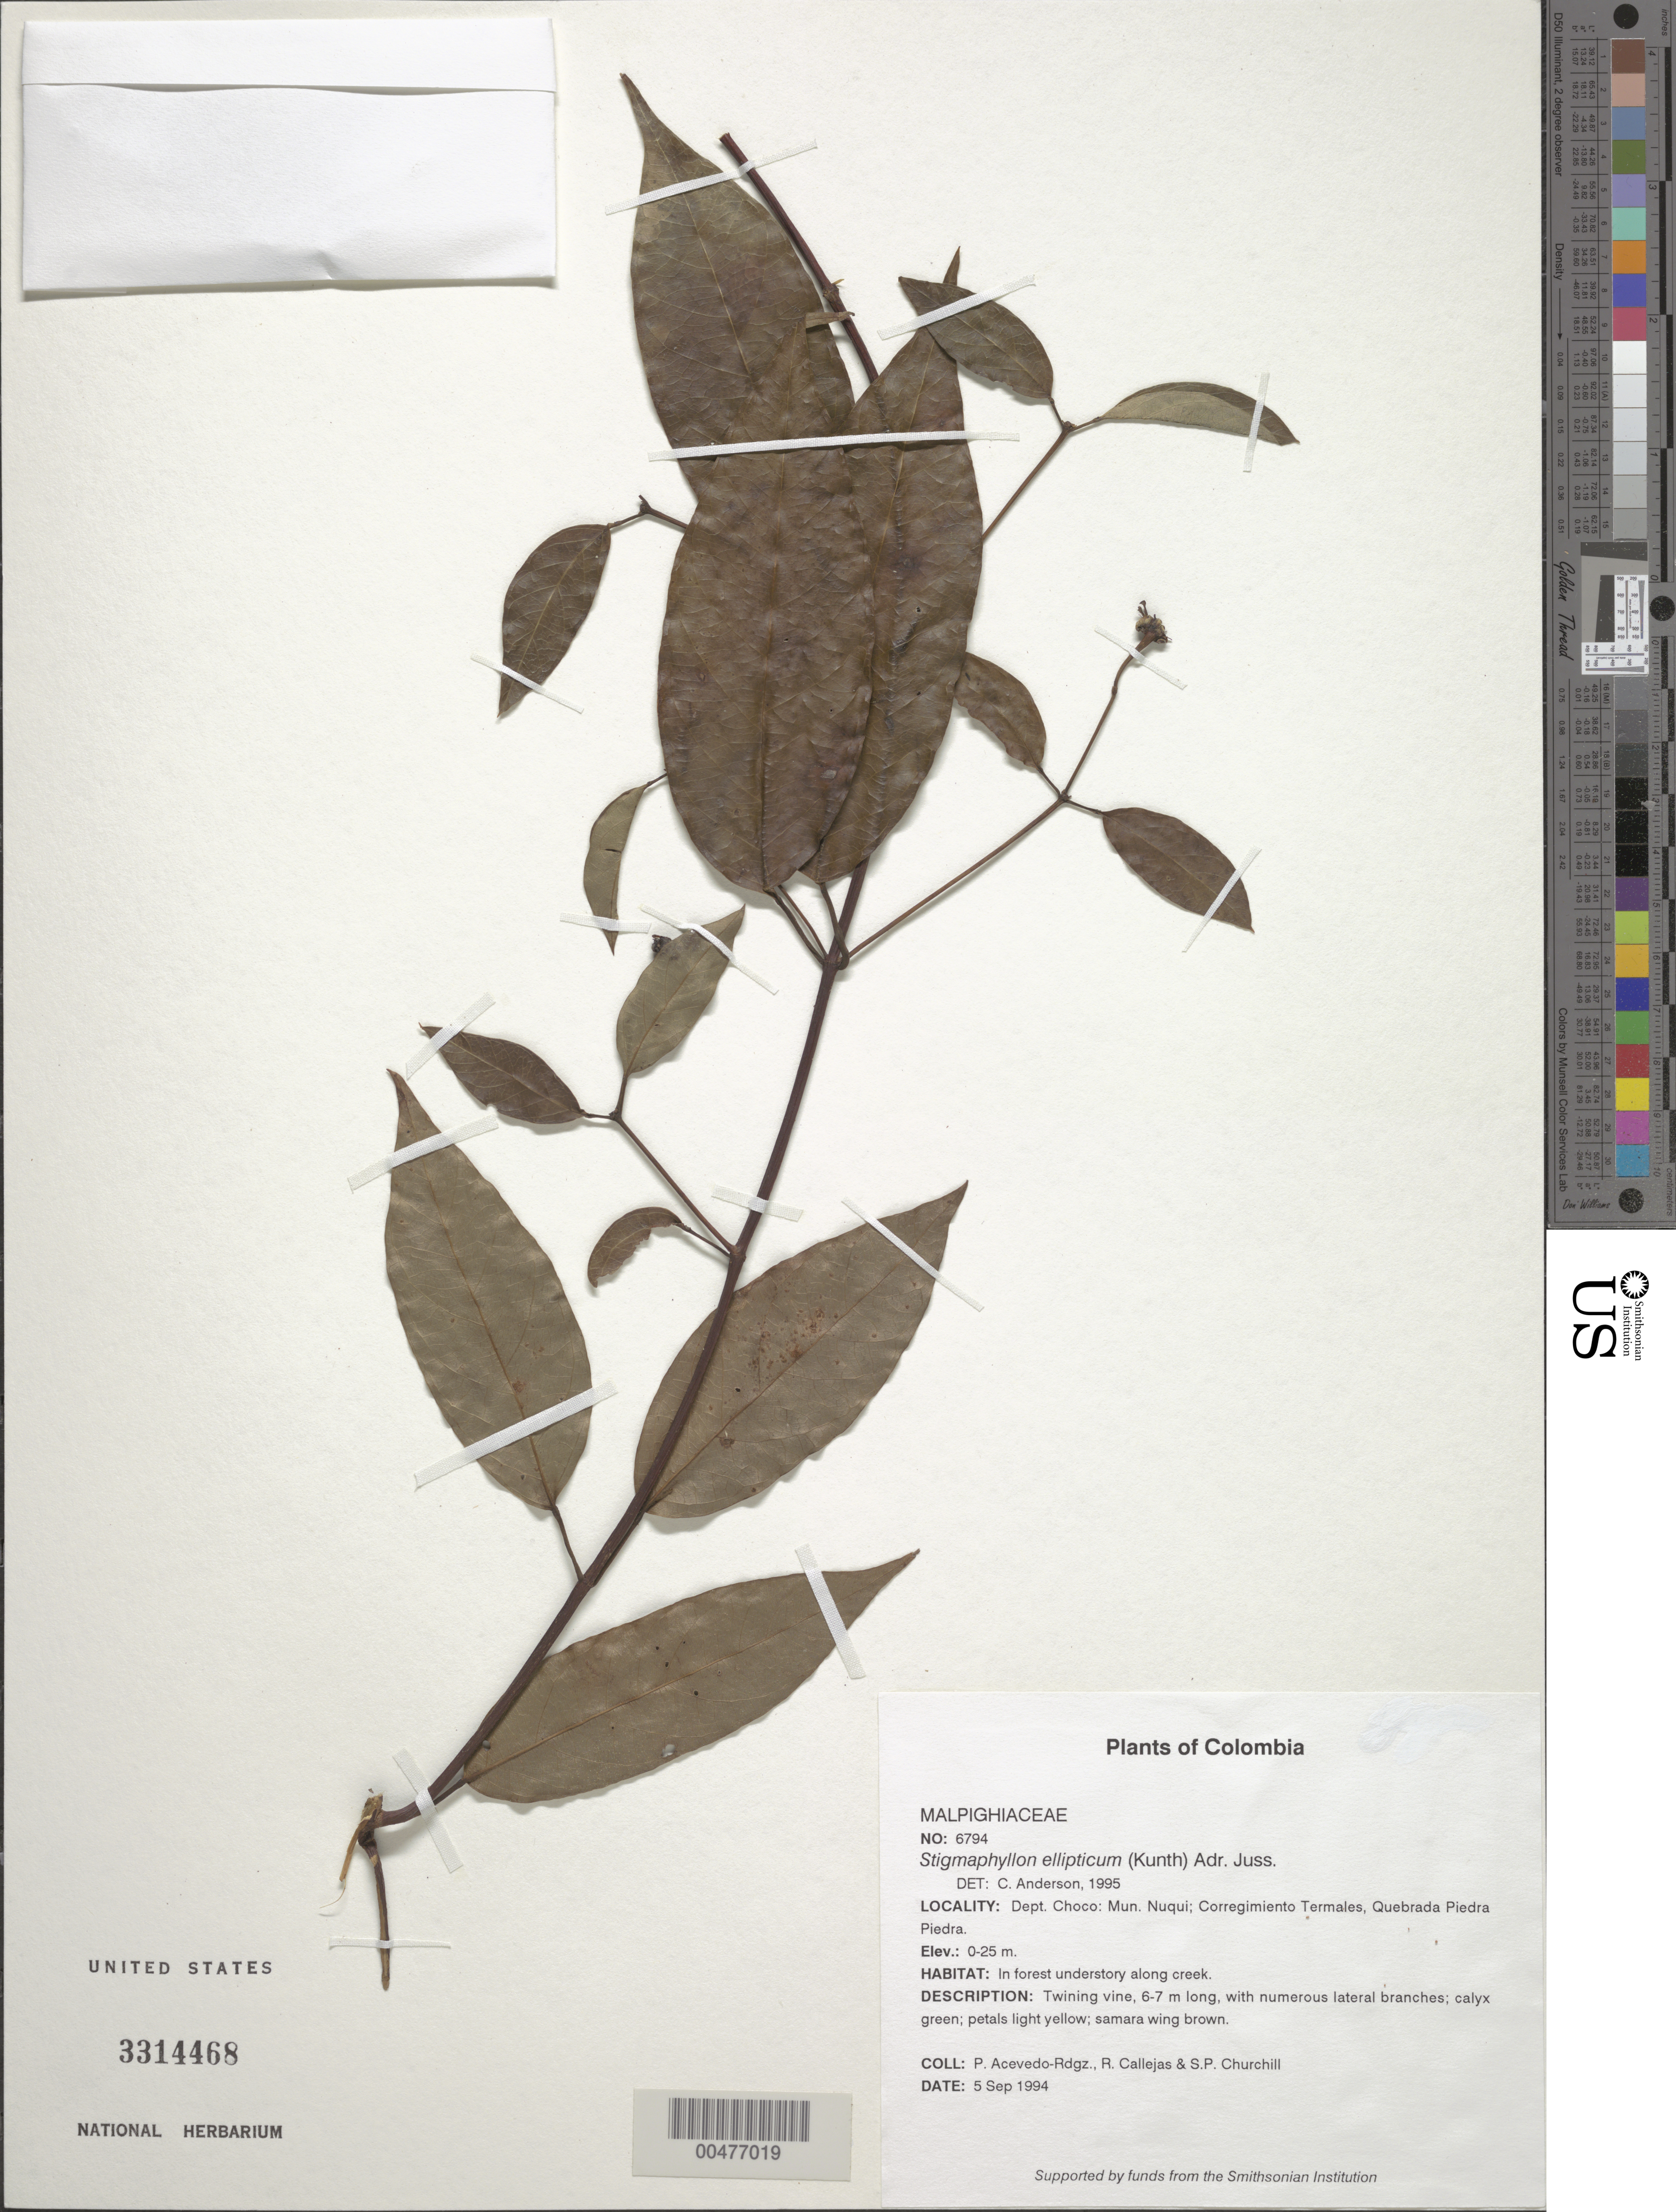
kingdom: Plantae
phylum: Tracheophyta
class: Magnoliopsida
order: Malpighiales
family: Malpighiaceae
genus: Stigmaphyllon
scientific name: Stigmaphyllon ellipticum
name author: (Kunth) A. Juss.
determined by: Anderson, C.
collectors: P. Acevedo-Rodr., R. Callejas & S. Churchill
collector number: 6794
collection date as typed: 05 Sep 1994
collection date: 1994-09-05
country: Colombia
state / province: Chocó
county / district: Nuqui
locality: Depart. Choco; Mun. Nuqui; Corregimiento Termales. Quebrada Piedra Piedra.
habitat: In forest understory along creek.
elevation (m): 0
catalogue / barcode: US 3314468